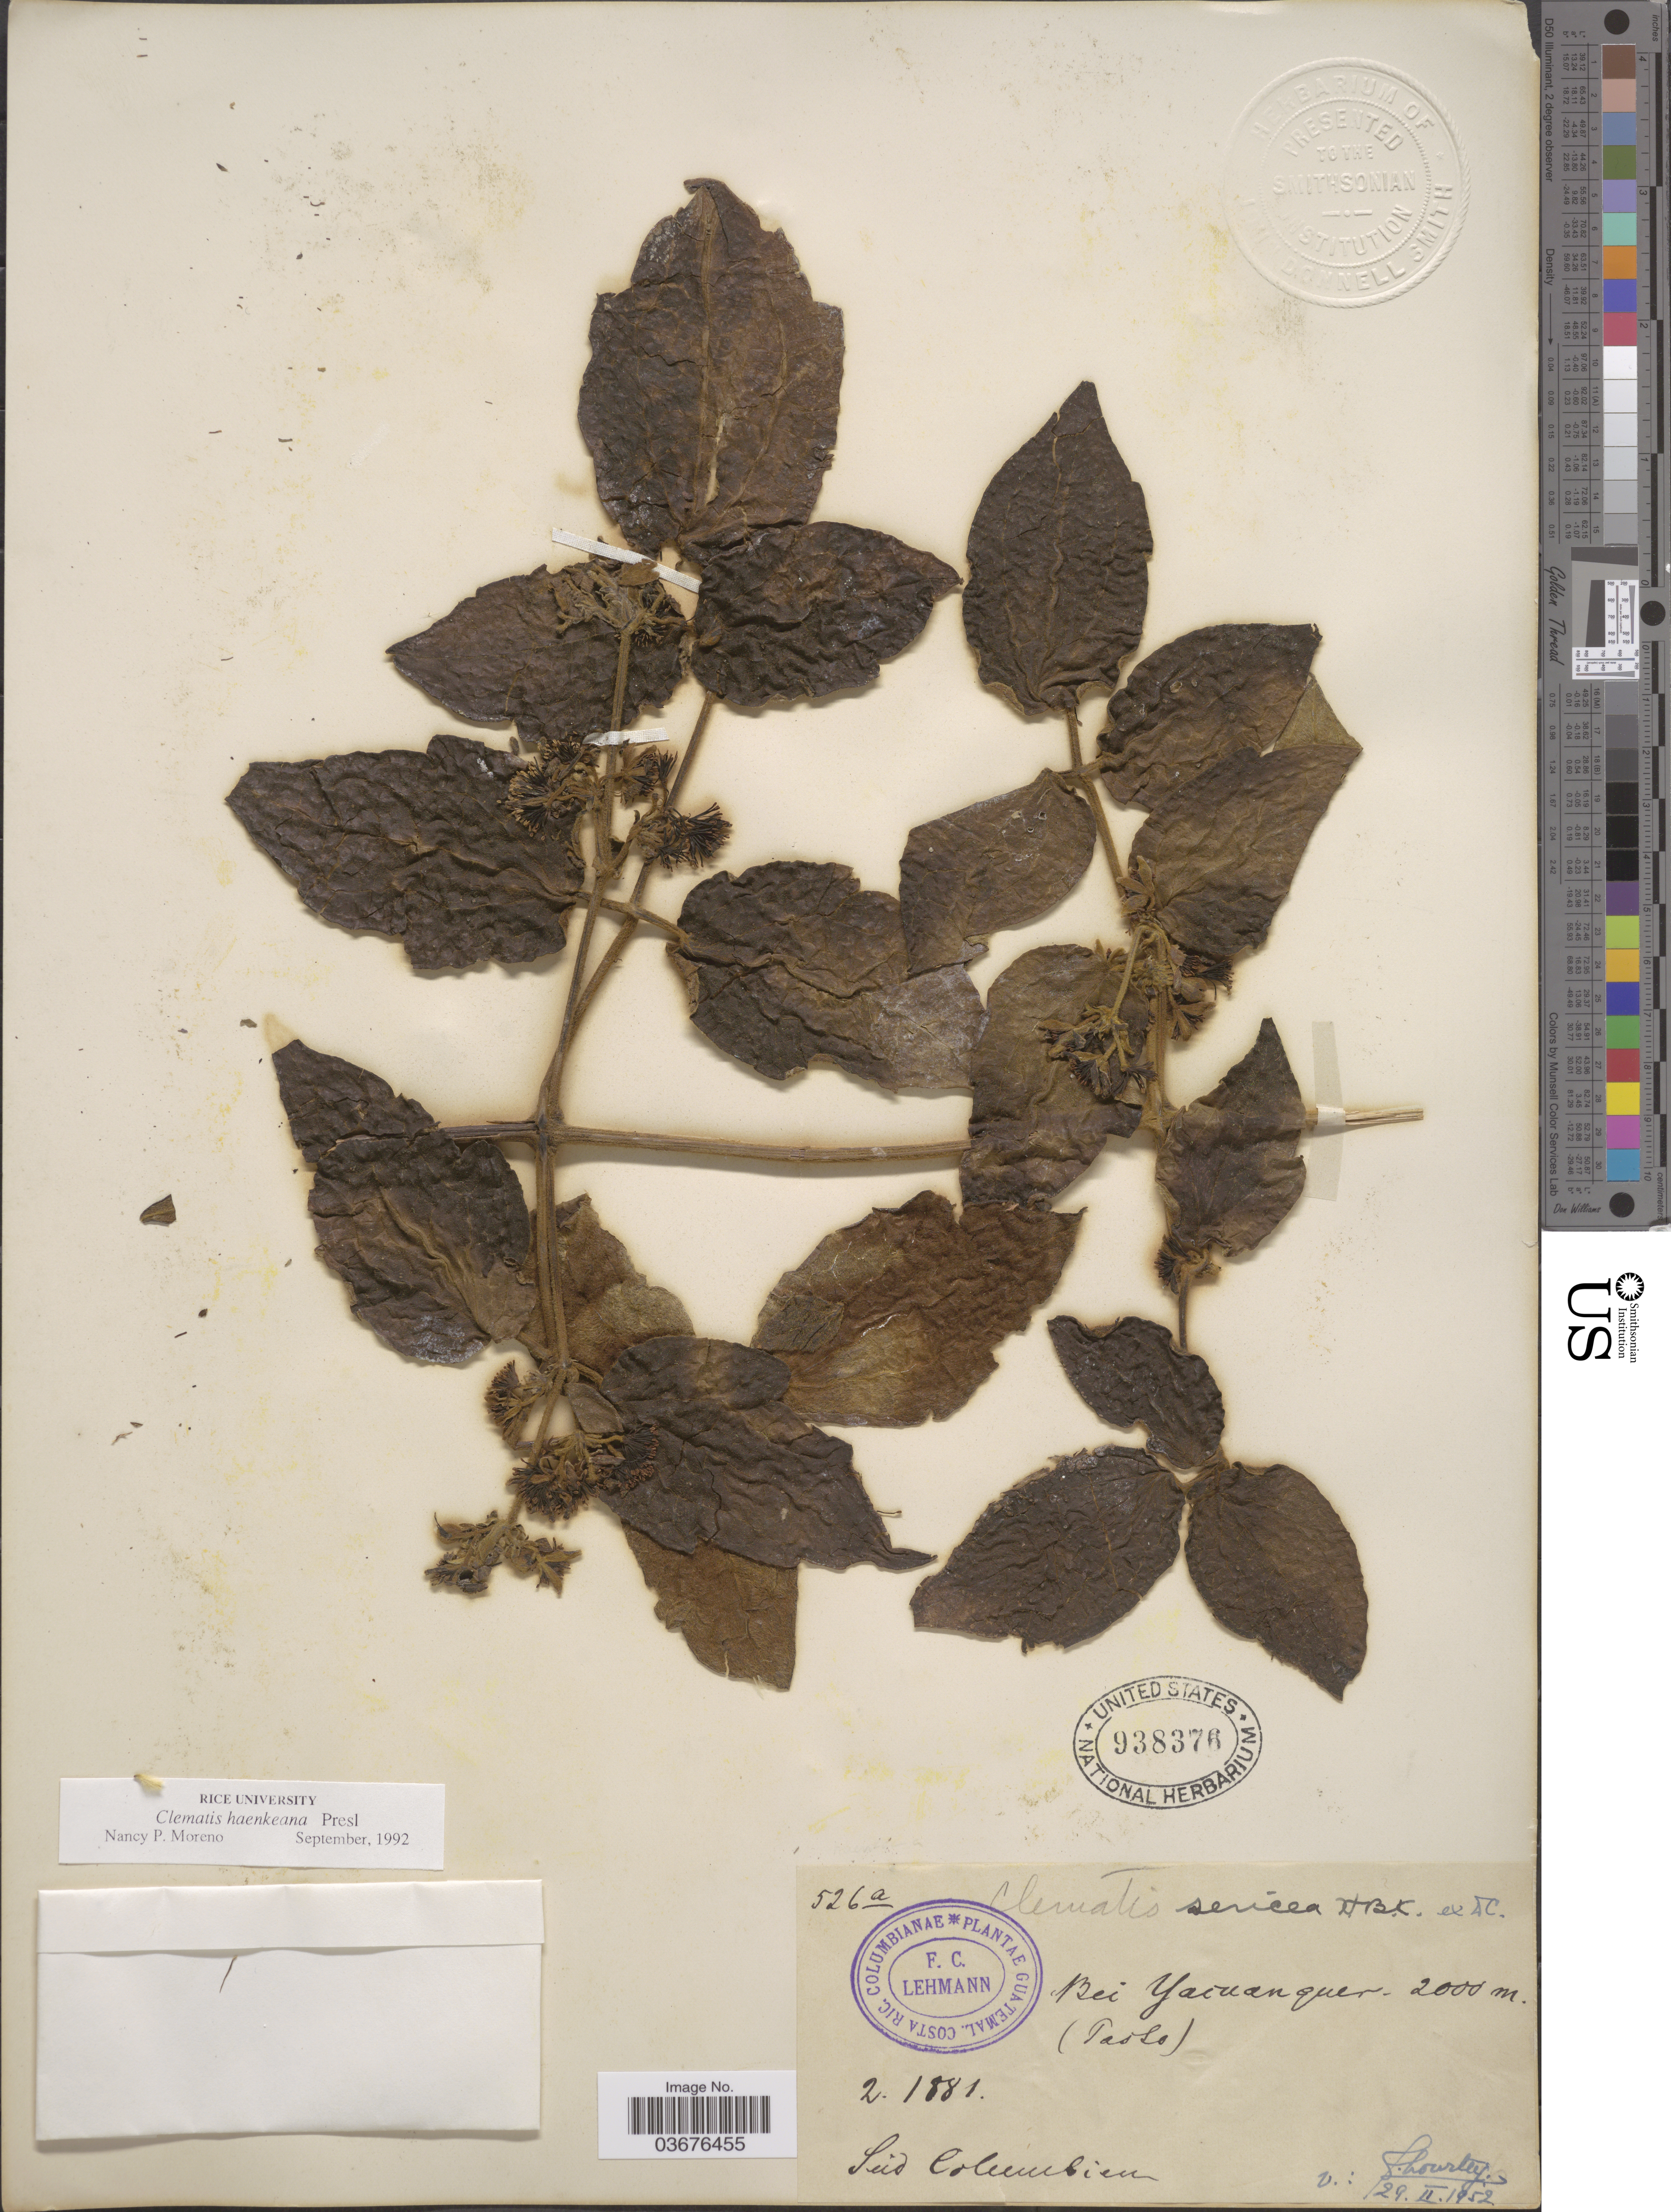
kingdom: Plantae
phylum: Tracheophyta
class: Magnoliopsida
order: Ranunculales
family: Ranunculaceae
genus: Clematis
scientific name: Clematis haenkeana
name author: C. Presl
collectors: F. C. Lehmann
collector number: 526a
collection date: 1881-02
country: Colombia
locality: Bei Yacuanquer (Pasto). Sud Columbien.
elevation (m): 2000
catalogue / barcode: US 938376